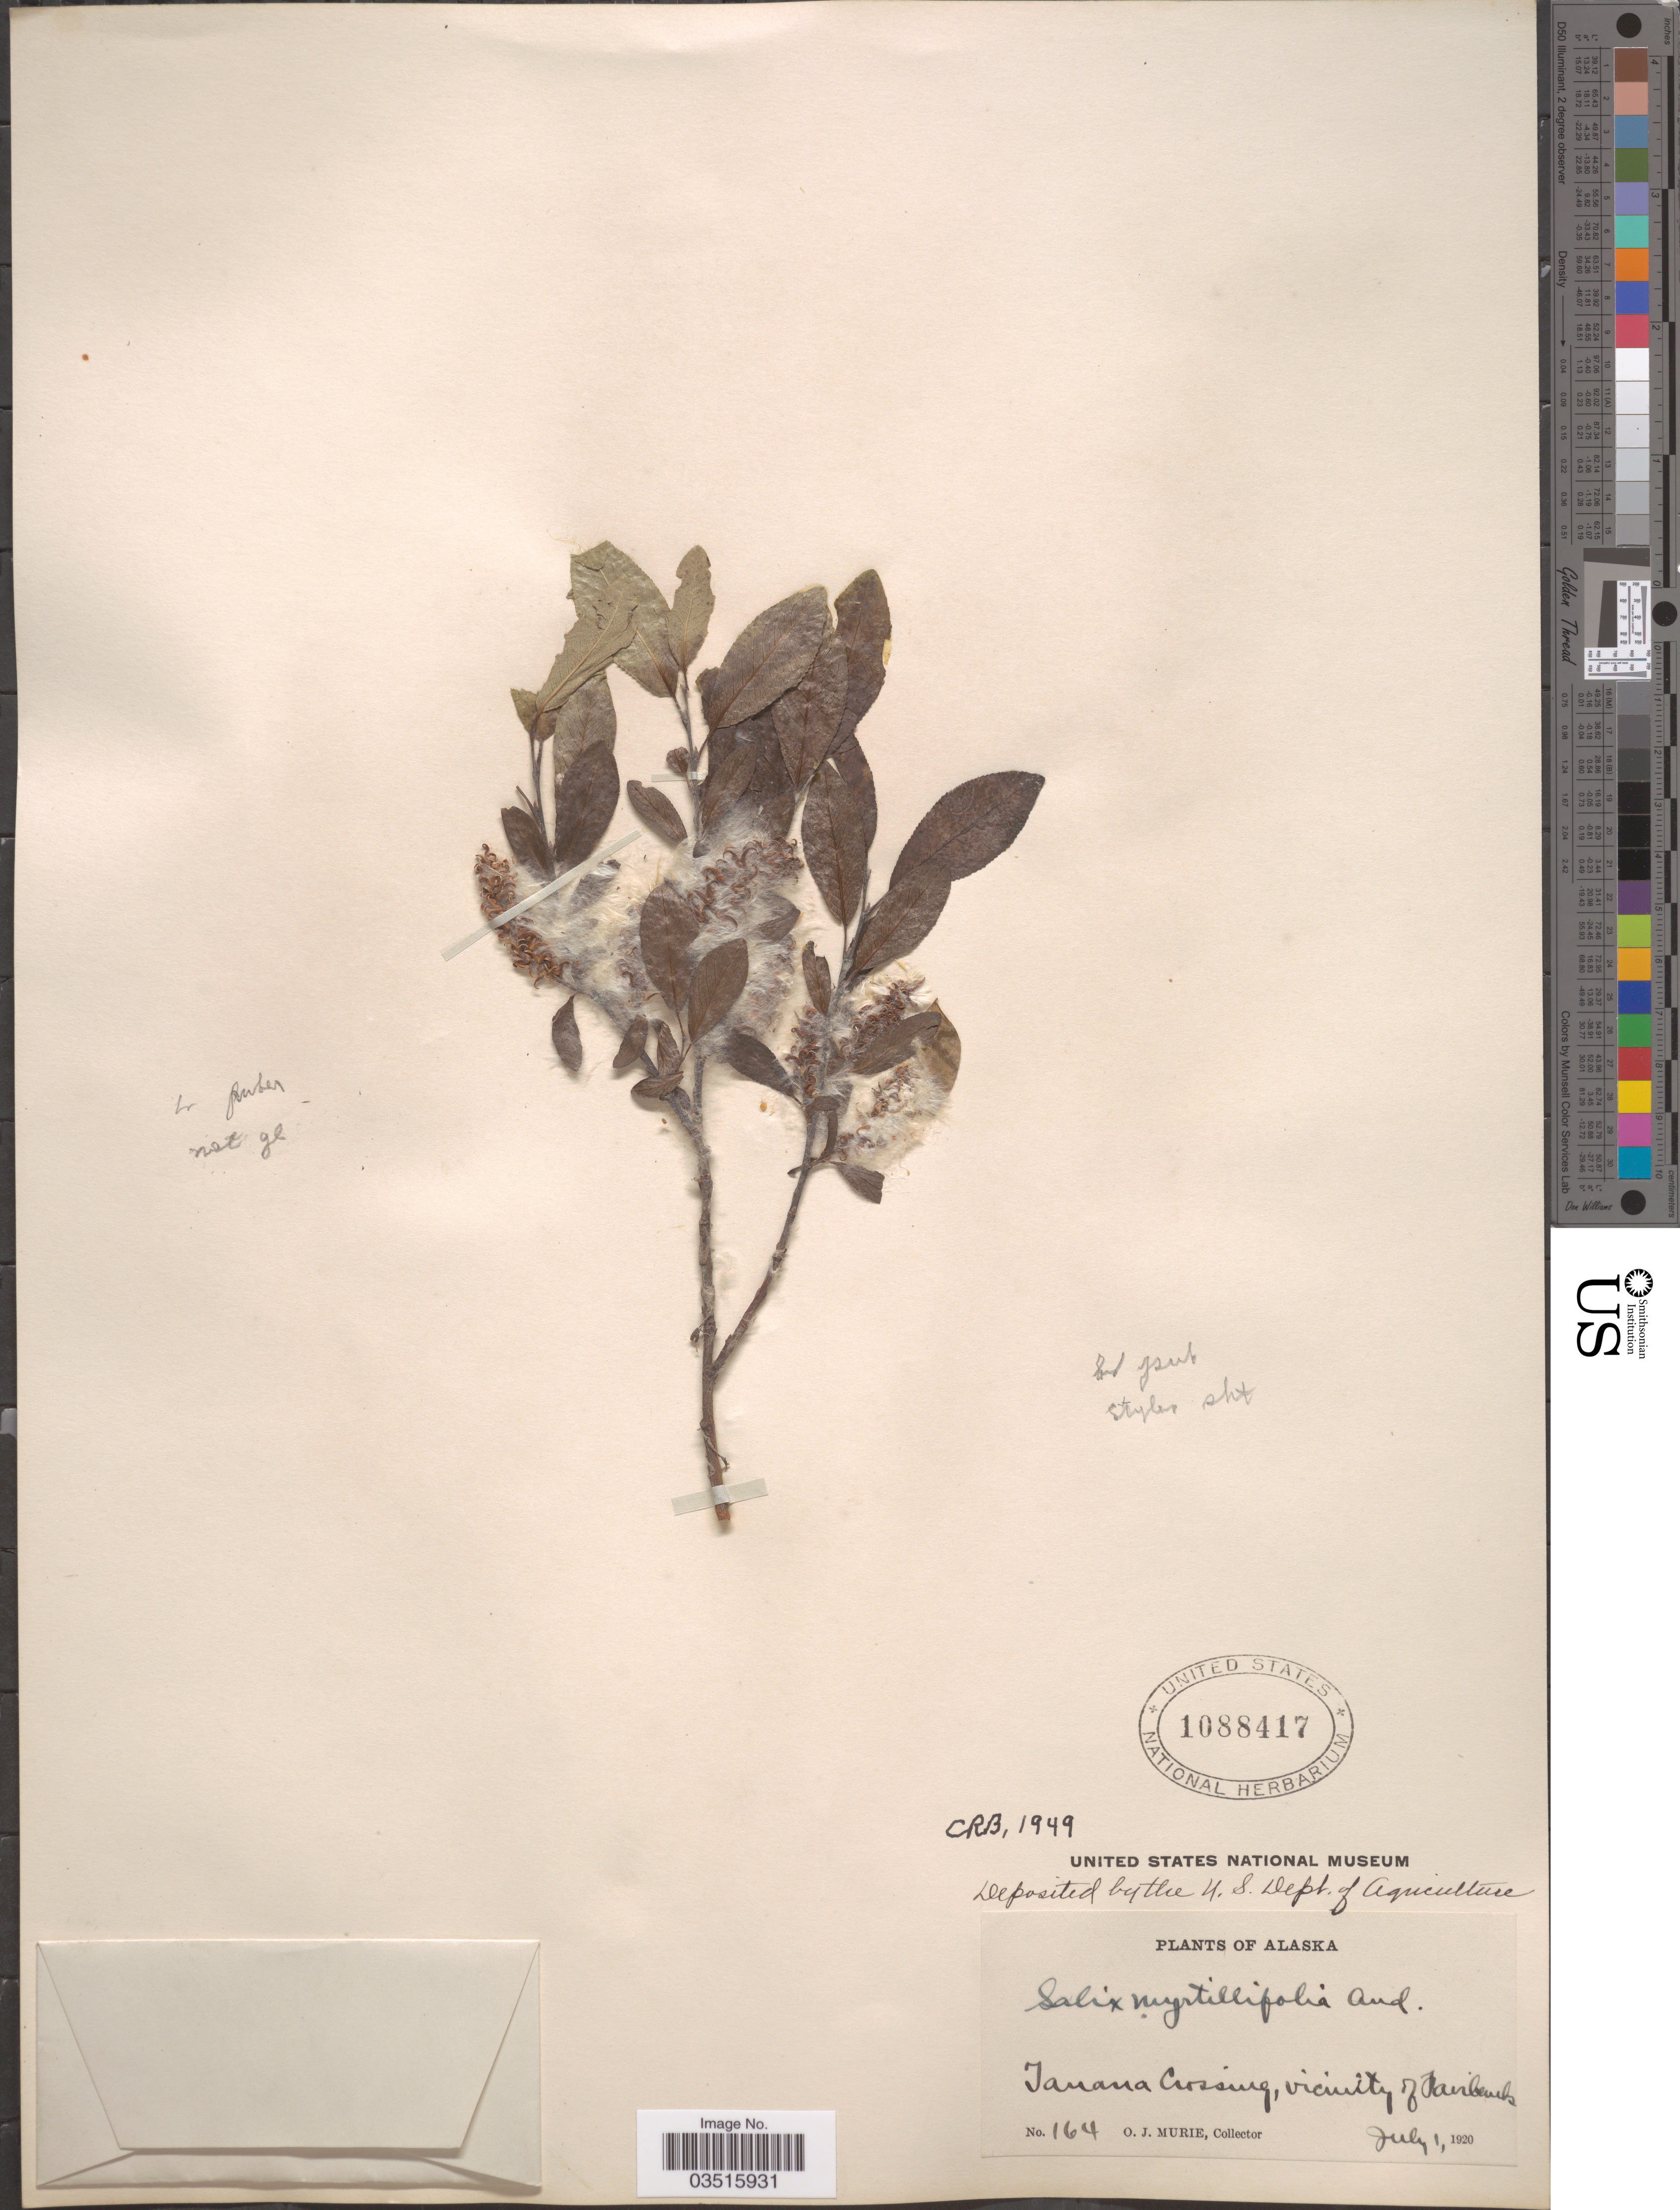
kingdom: Plantae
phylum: Tracheophyta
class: Magnoliopsida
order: Malpighiales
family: Salicaceae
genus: Salix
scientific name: Salix myrtillifolia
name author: Andersson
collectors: O. Murie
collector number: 164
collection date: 1920-07-01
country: United States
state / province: Alaska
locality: Tanana Crossing, vicinity of Fairbanks.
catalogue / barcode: US 1088417